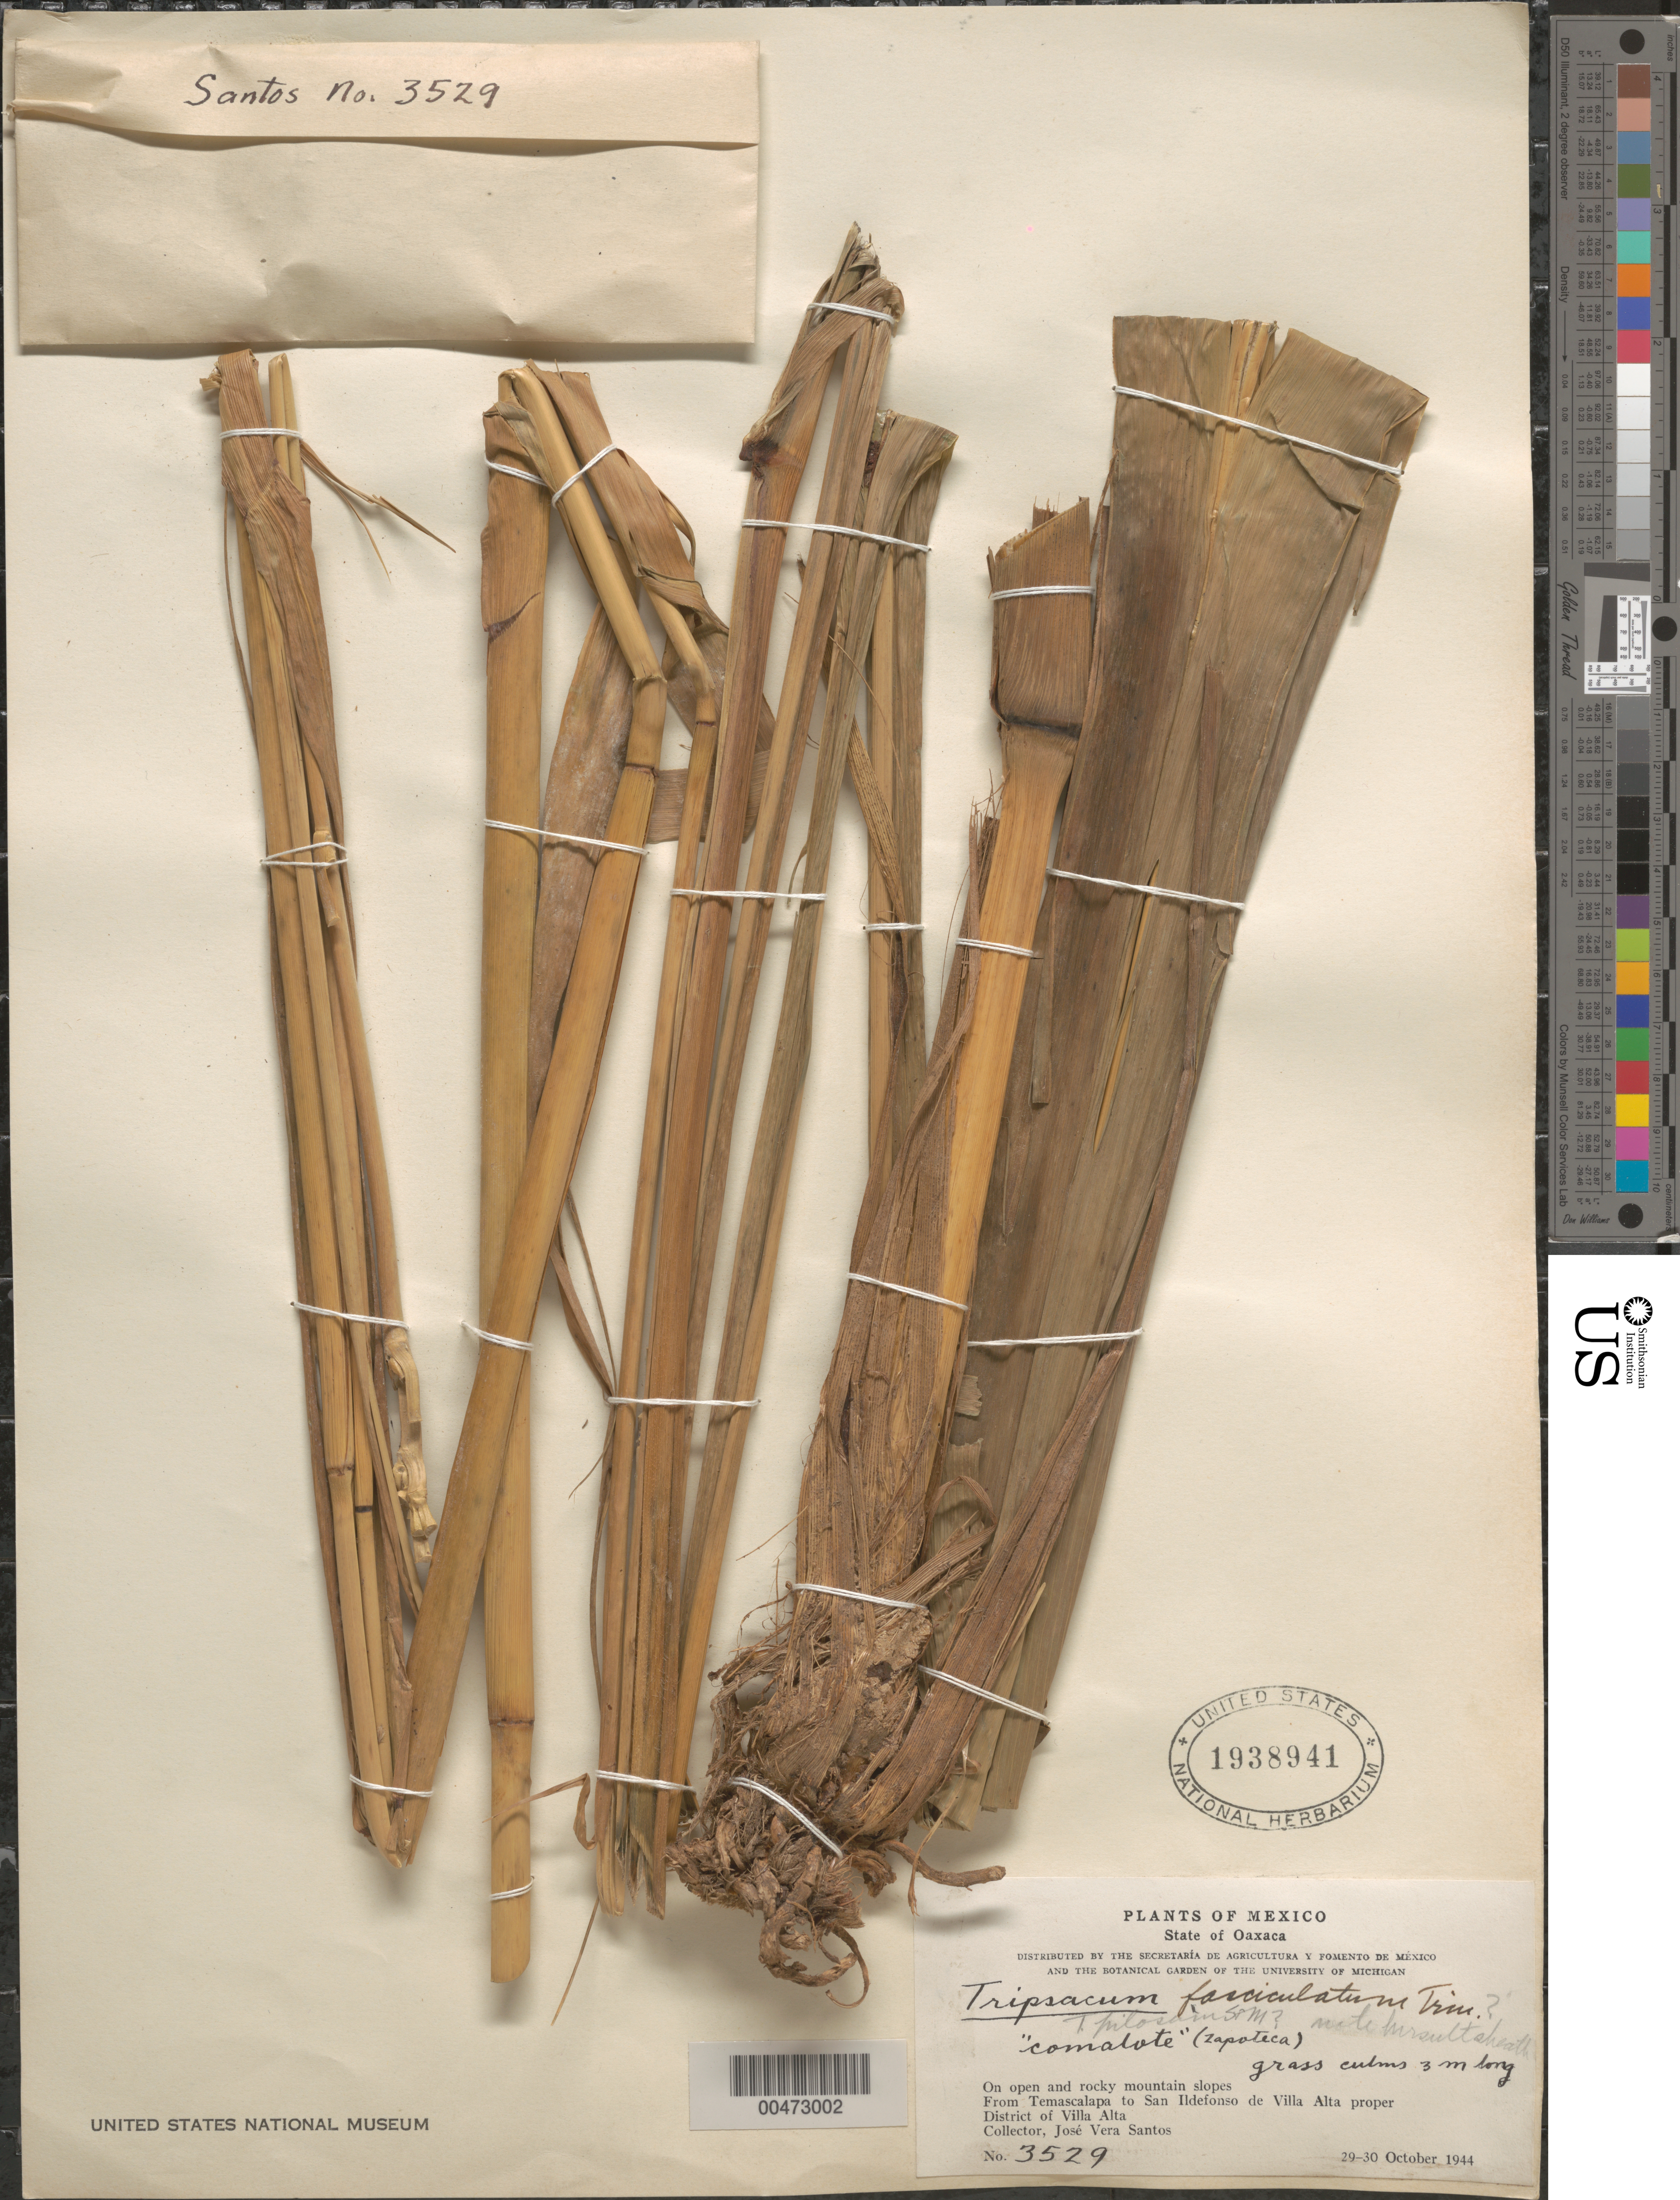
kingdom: Plantae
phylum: Tracheophyta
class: Liliopsida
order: Poales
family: Poaceae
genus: Tripsacum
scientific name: Tripsacum pilosum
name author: Scribn. & Merr.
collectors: J. V. Santos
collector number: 3529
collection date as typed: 29 Oct 1944 to 30 Oct 1944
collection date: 1944-10-29/1944-10-30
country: Mexico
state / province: Oaxaca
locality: From Temascalapa to San Ildefonso de Villa Alta proper, Dist of Villa Alta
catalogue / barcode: US 1938941